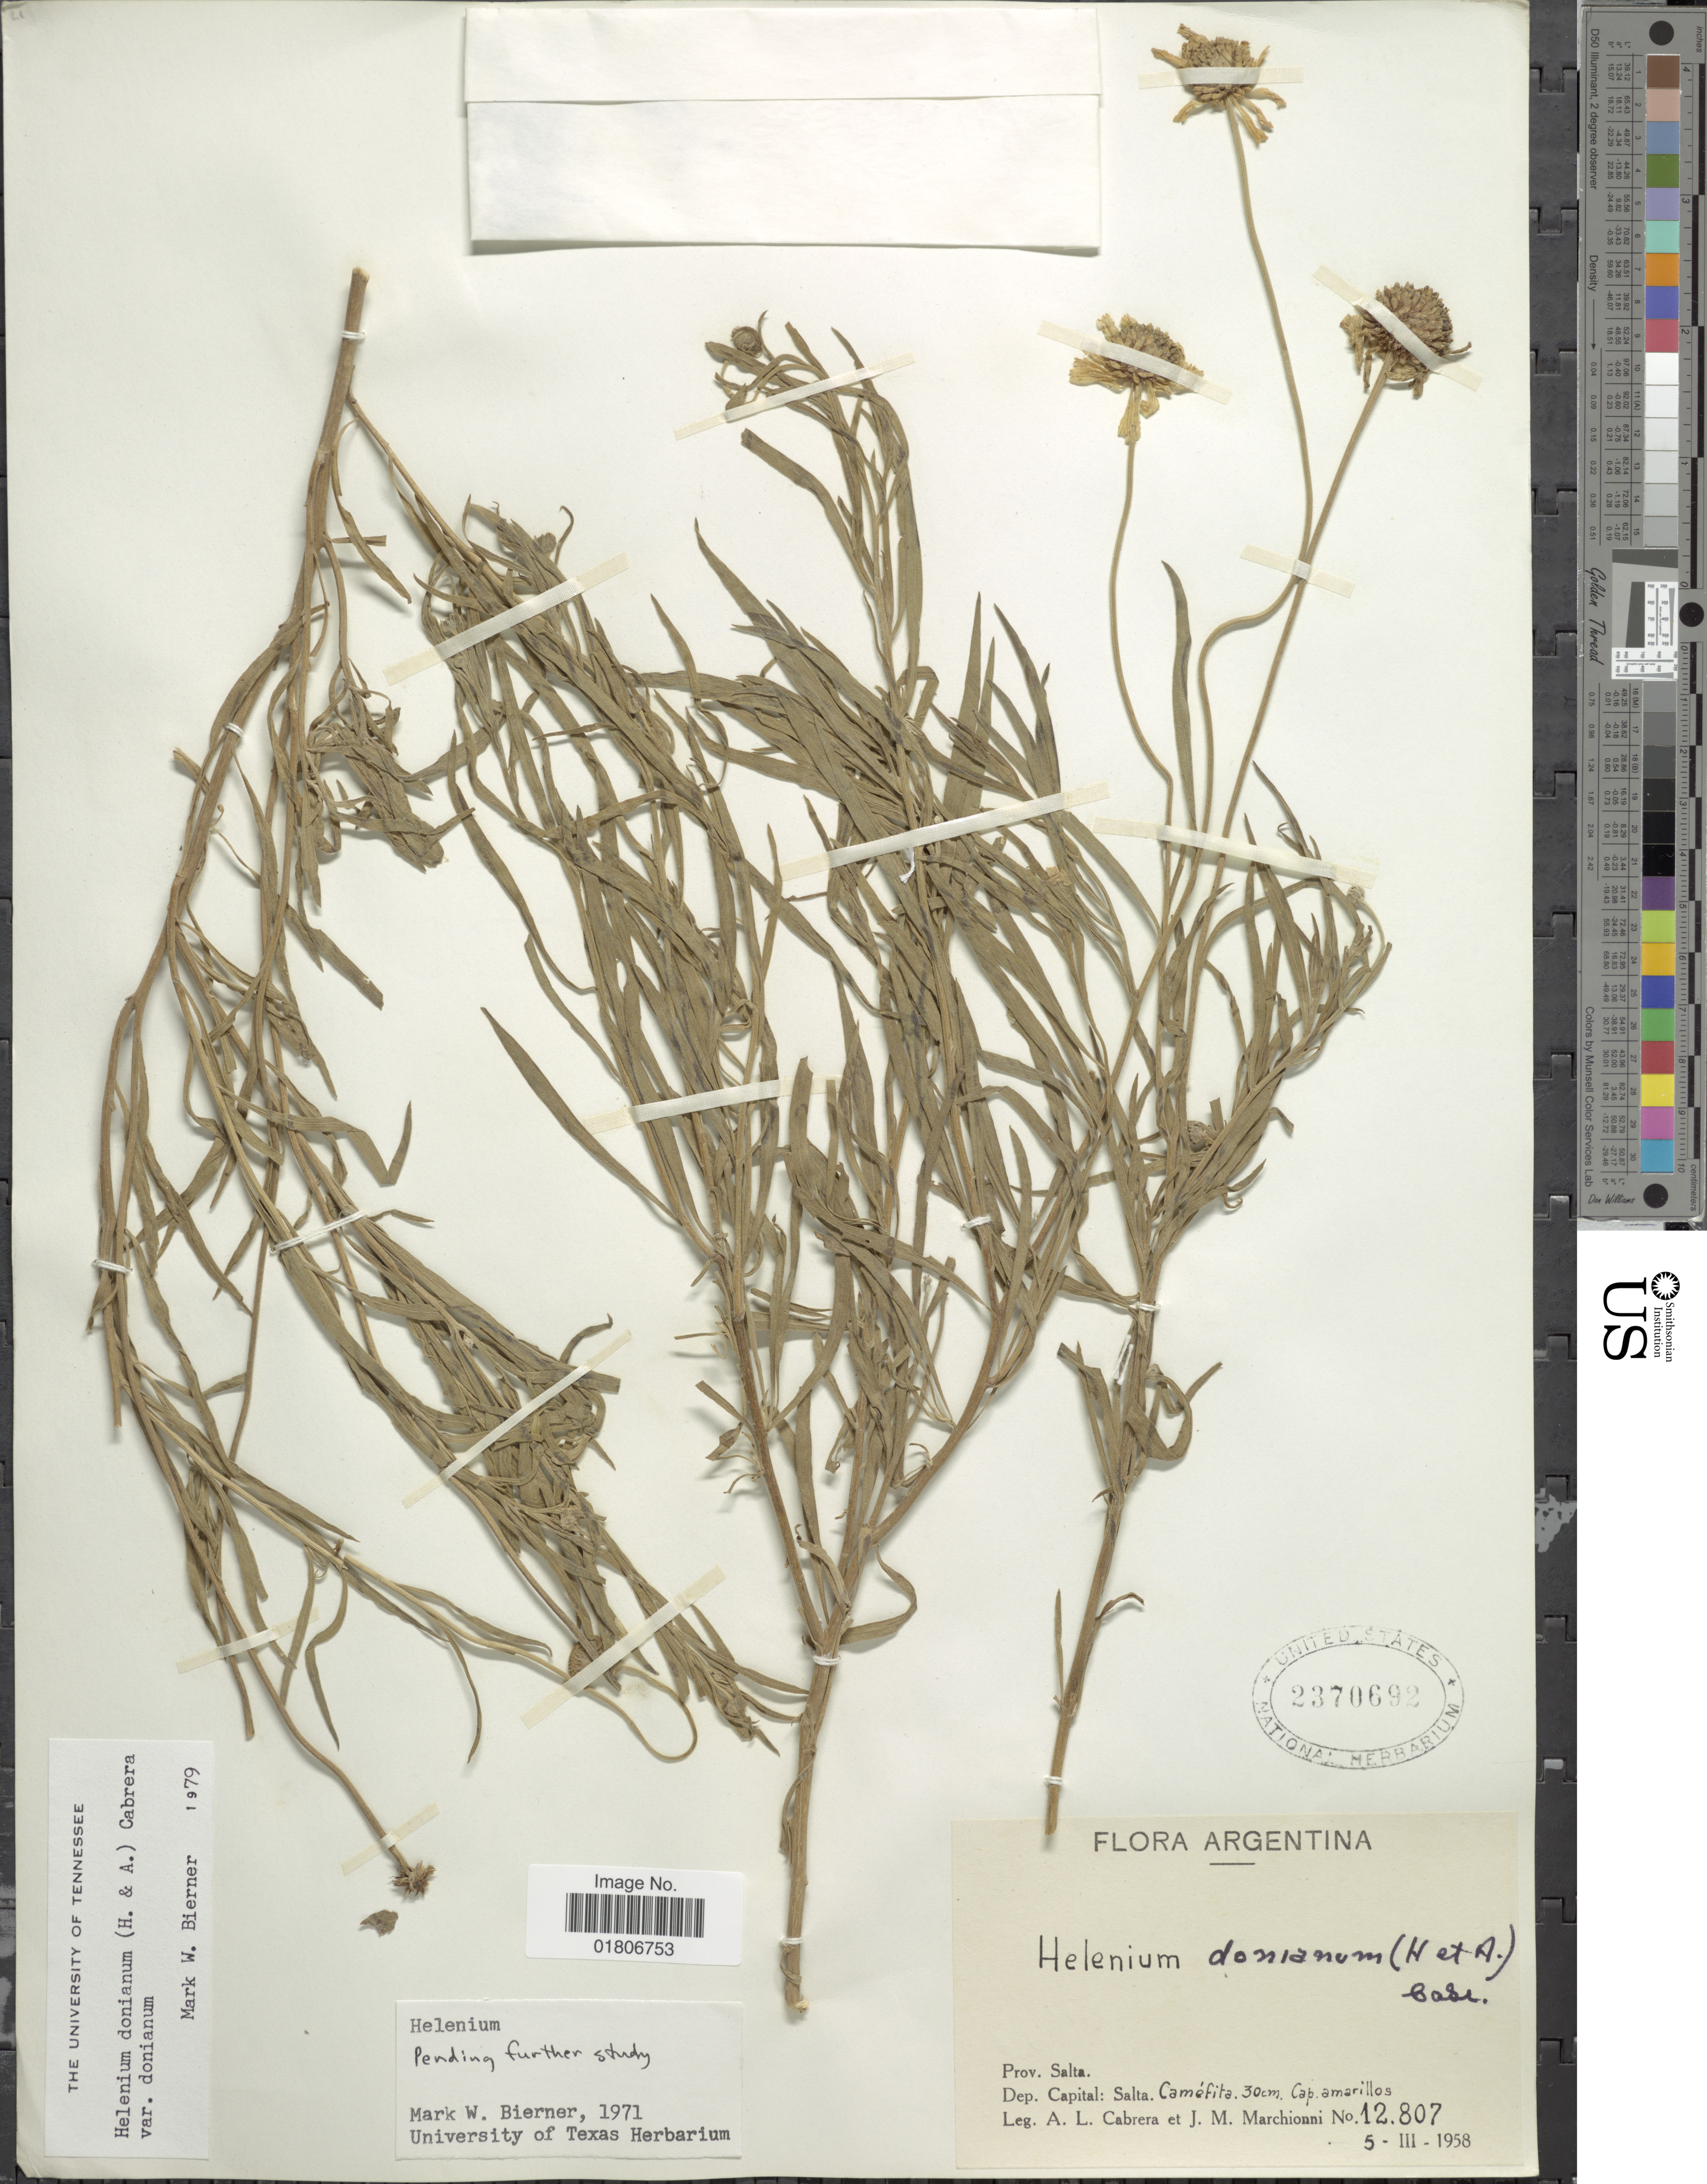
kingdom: Plantae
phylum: Tracheophyta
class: Magnoliopsida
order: Asterales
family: Asteraceae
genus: Helenium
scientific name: Helenium donianum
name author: (Hook. & Arn.) Cabrera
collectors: A. L. Cabrera & J. Marchionni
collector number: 12807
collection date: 1958-03-05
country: Argentina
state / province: Salta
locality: Dep. Capital: Salta. Caméfita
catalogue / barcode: US 2370692